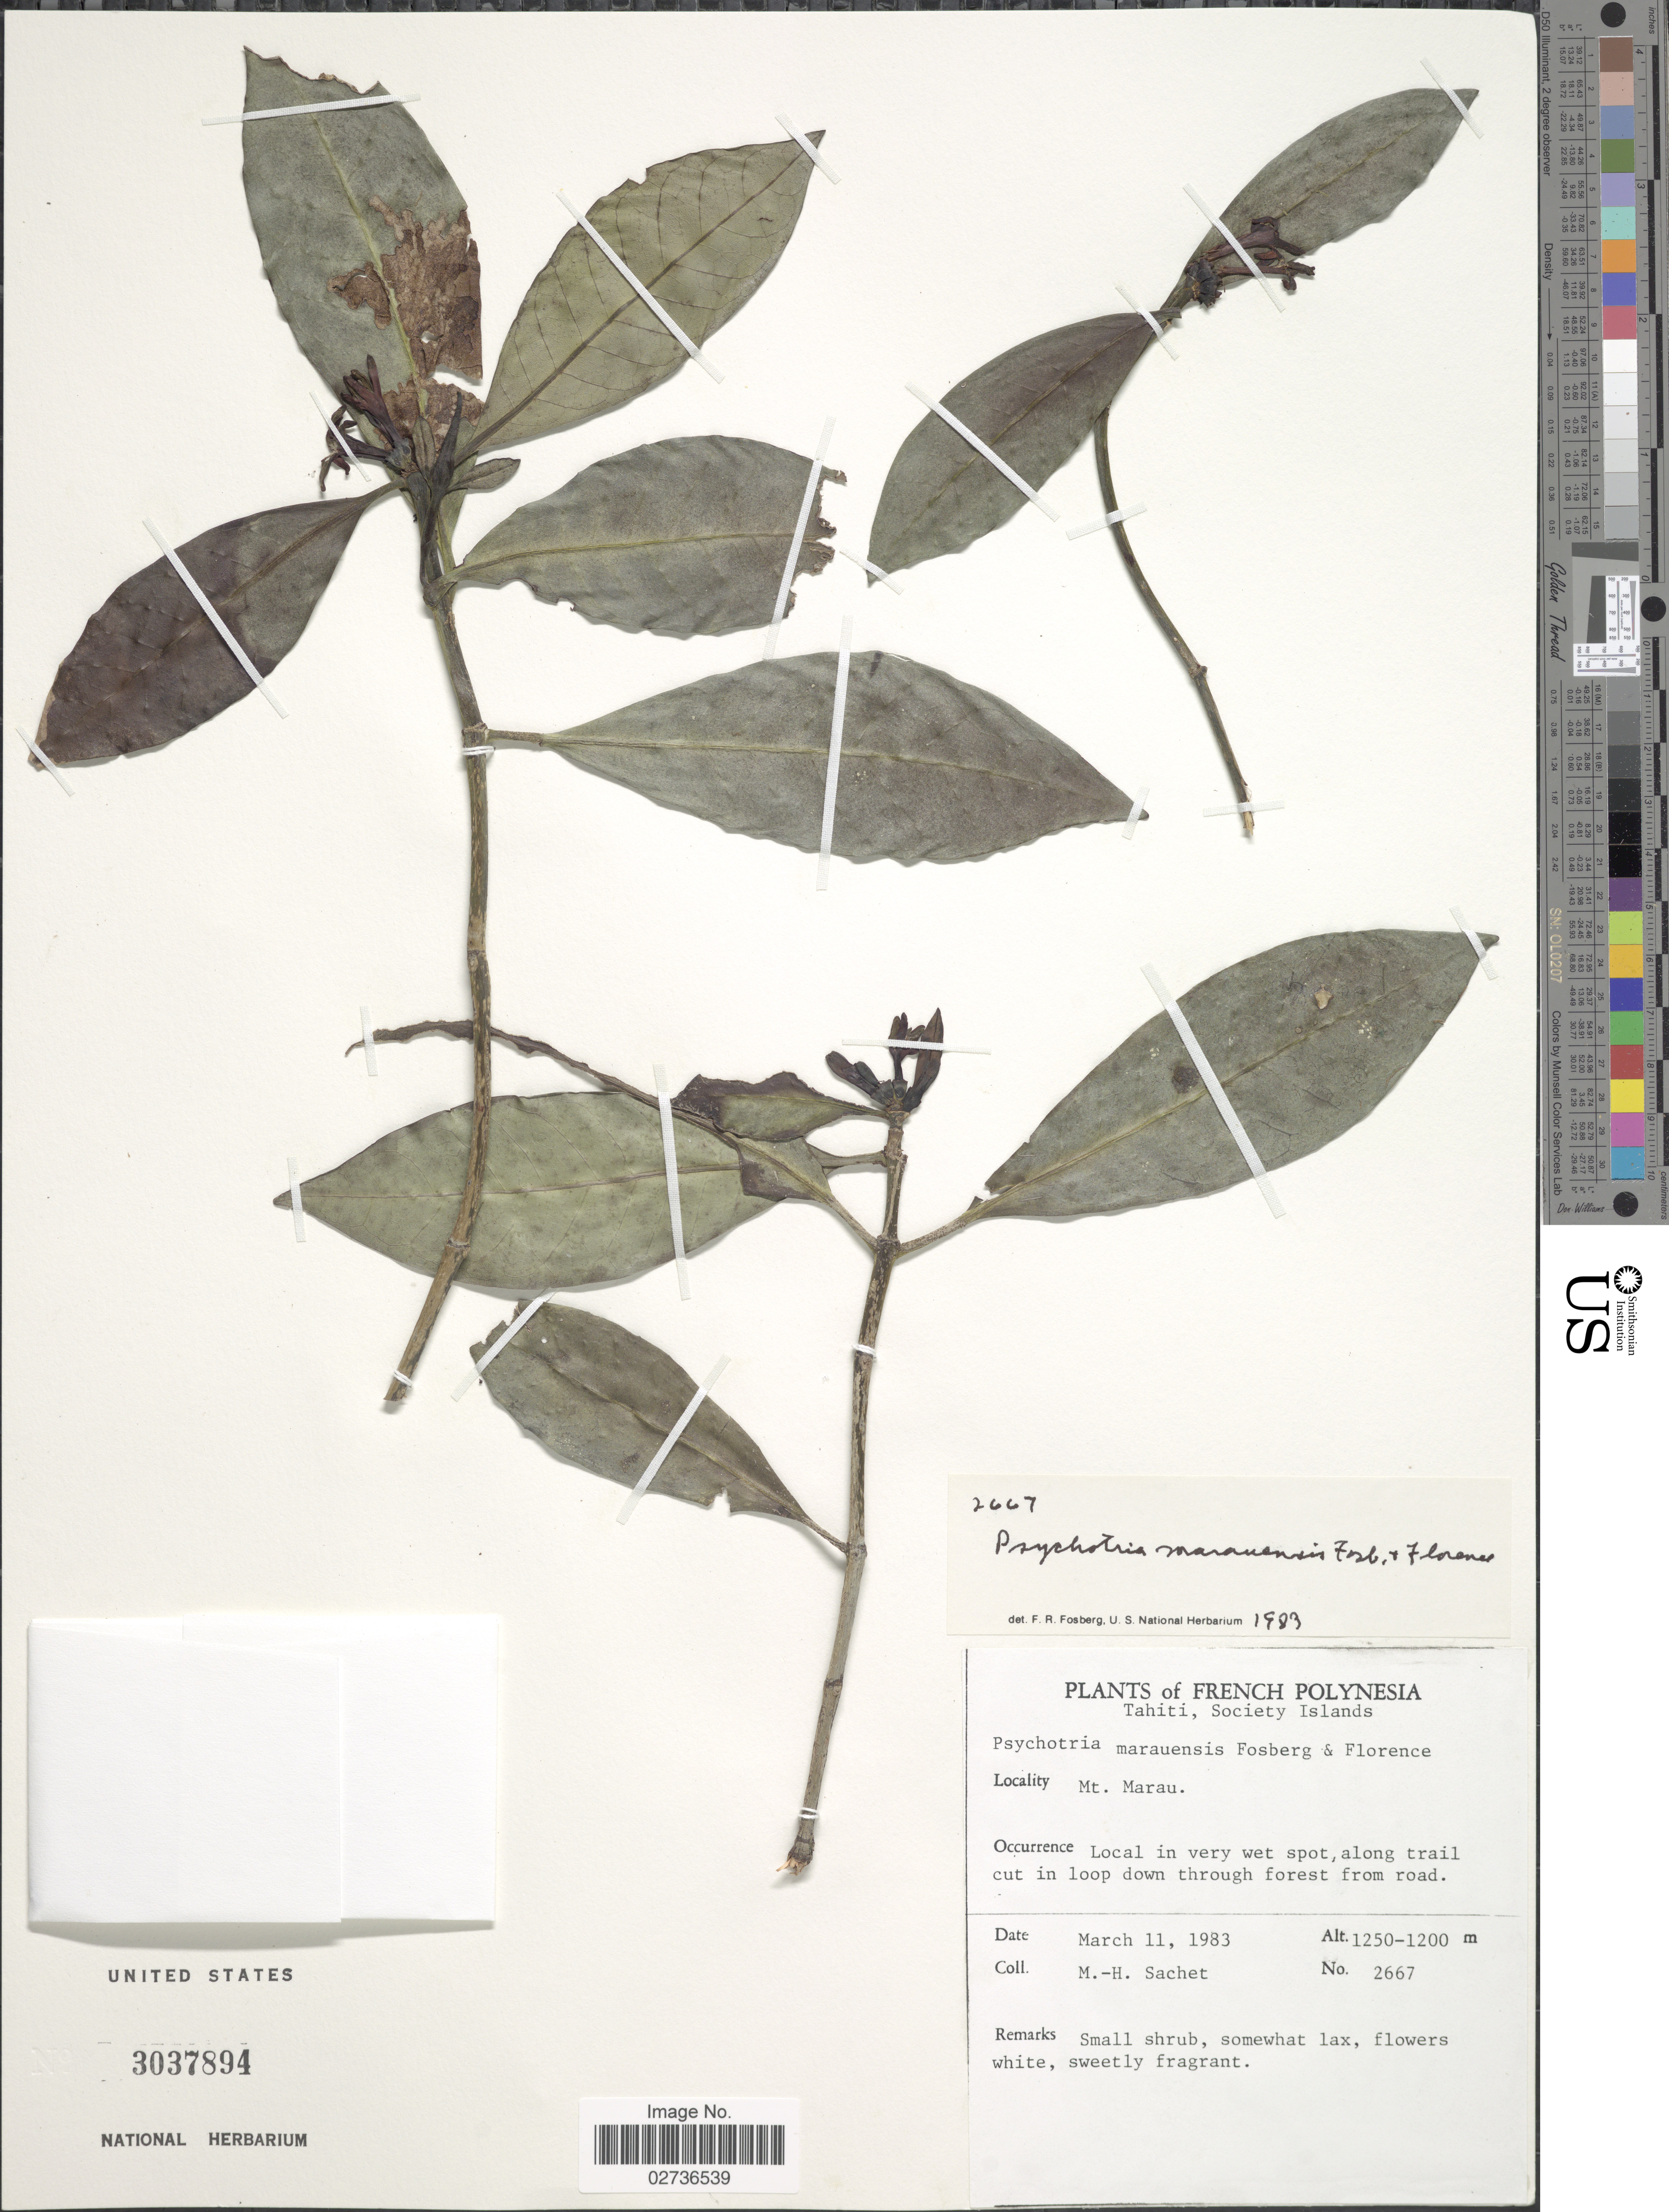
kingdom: Plantae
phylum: Tracheophyta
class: Magnoliopsida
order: Gentianales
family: Rubiaceae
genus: Psychotria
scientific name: Psychotria marauensis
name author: Fosberg & J. Florence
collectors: M.-H. Sachet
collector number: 2667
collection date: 1983-03-11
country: French Polynesia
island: Tahiti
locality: Tahiti, Society Islands, Mt. Marau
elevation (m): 1200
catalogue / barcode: US 3037894